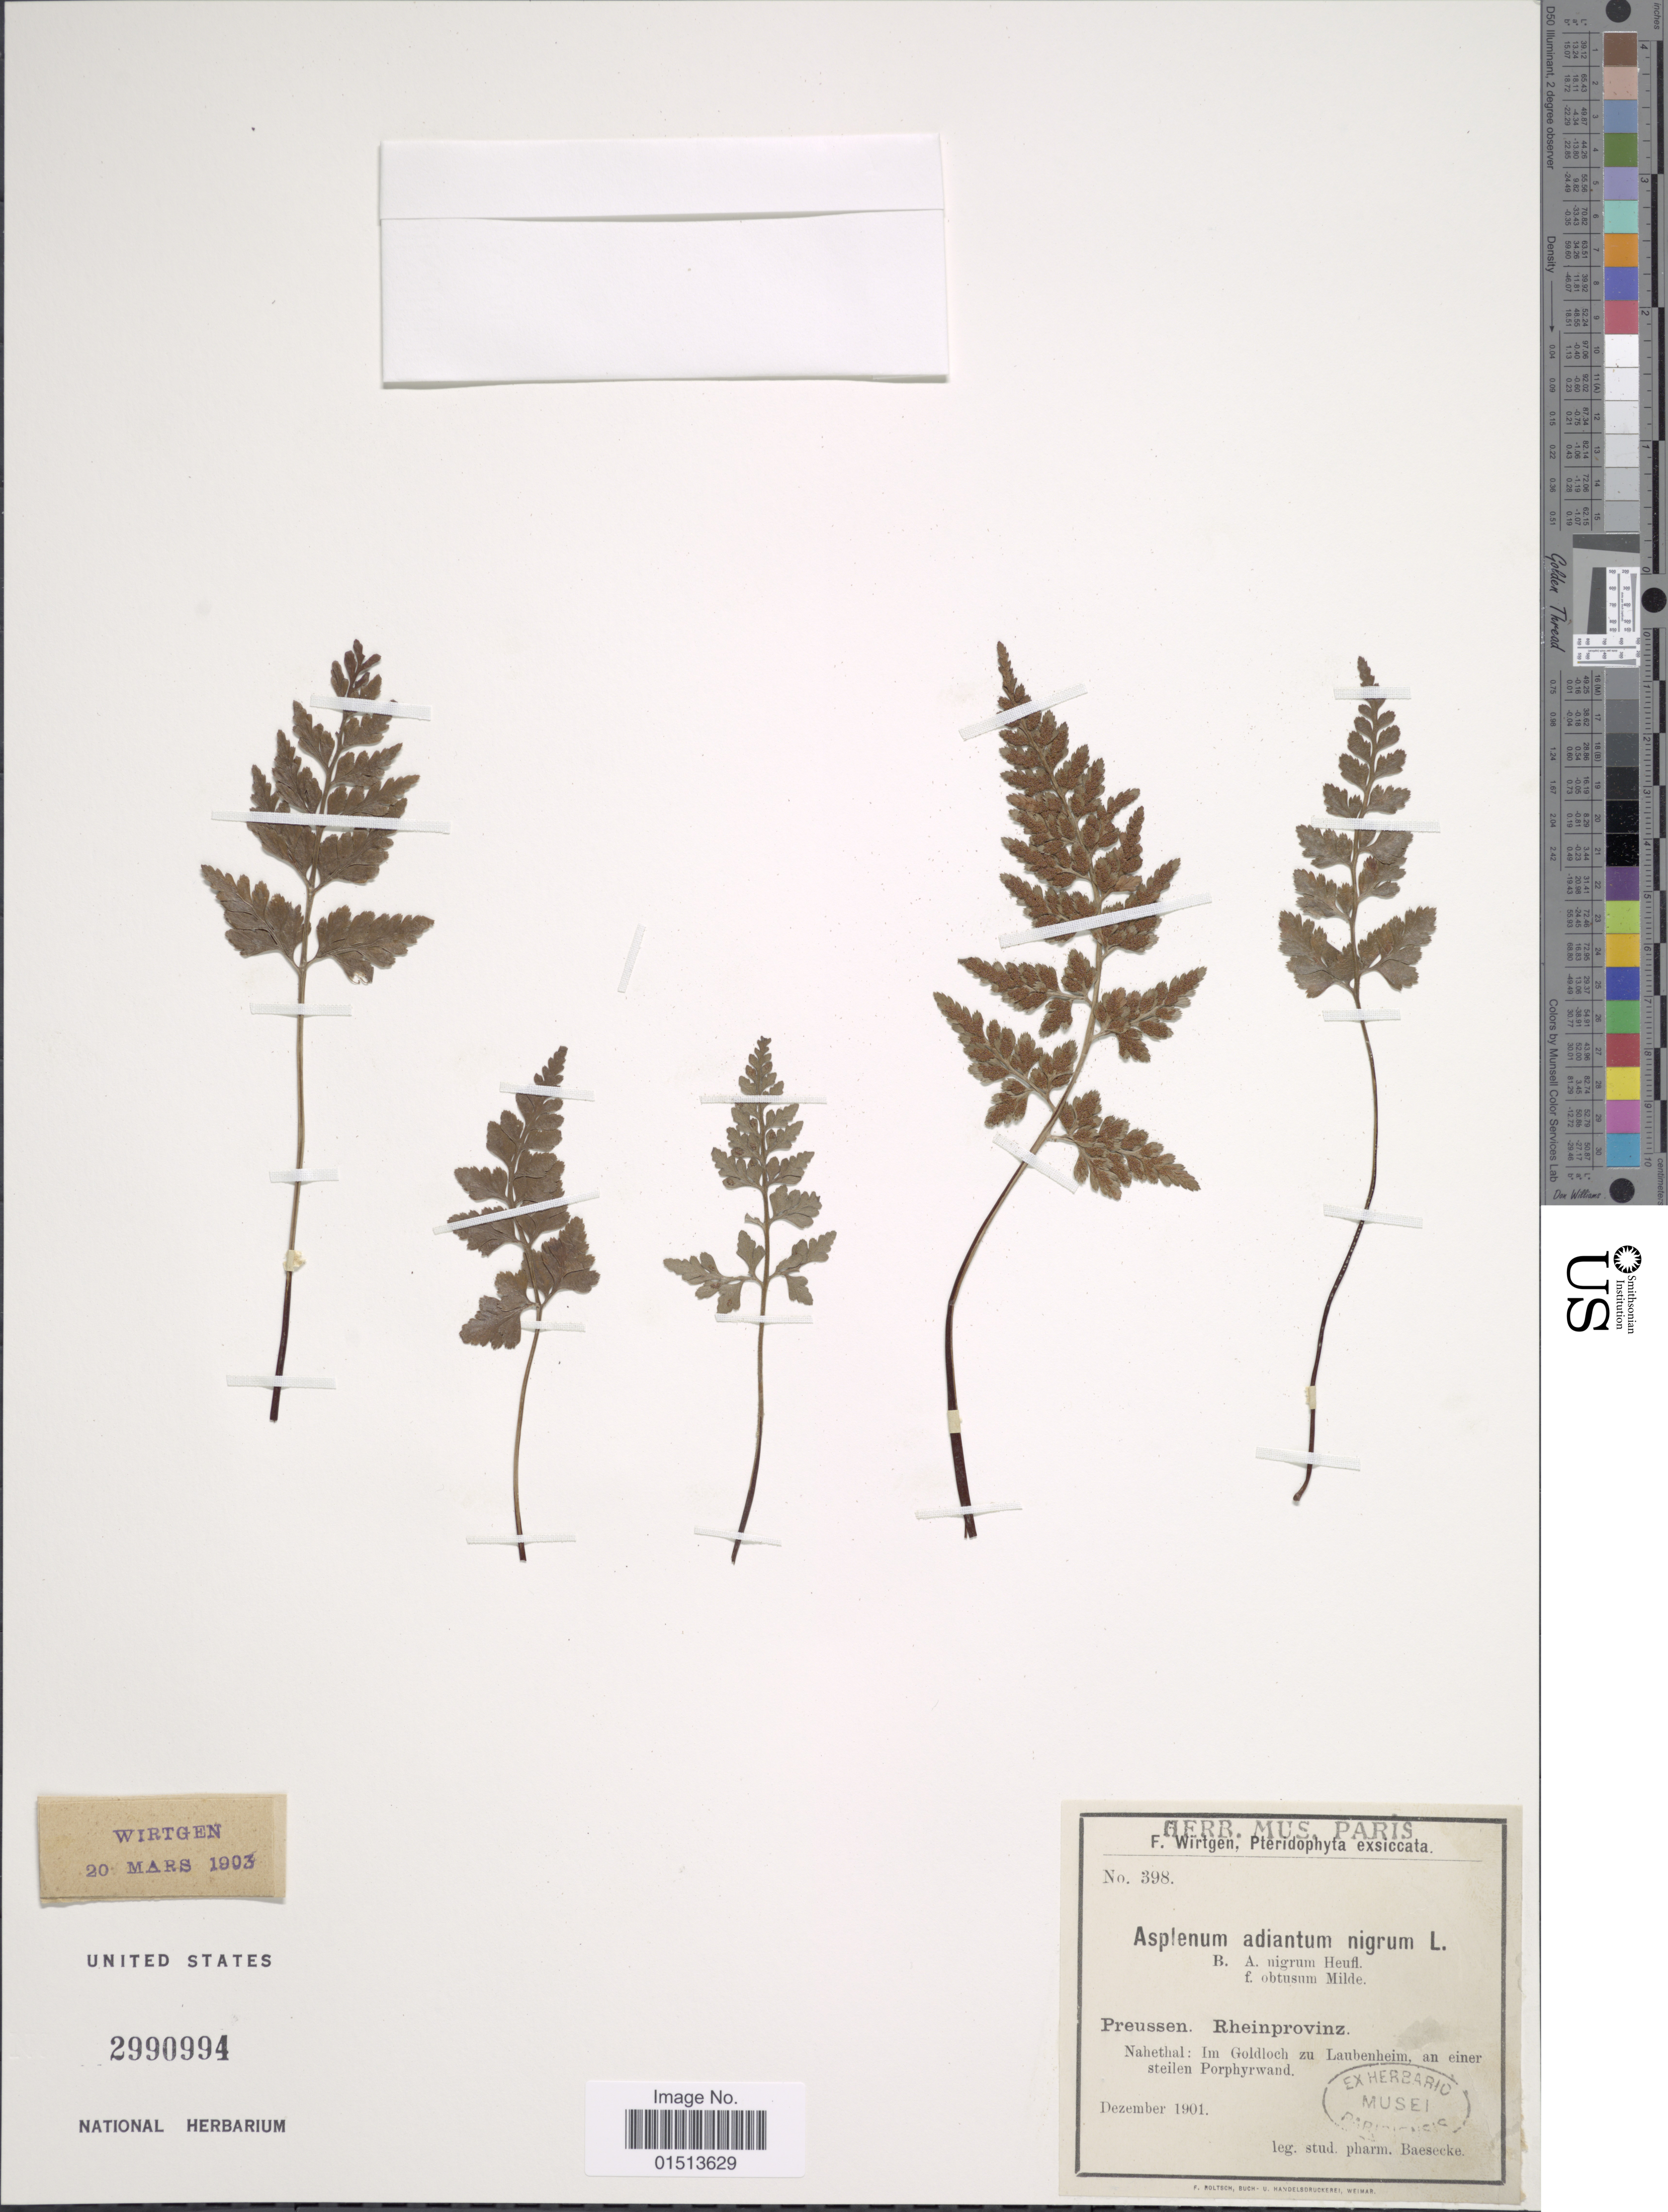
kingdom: Plantae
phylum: Tracheophyta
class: Polypodiopsida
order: Polypodiales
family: Aspleniaceae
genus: Asplenium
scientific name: Asplenium adiantum-nigrum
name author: L.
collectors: Stud. Pharm. Baesecke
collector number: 398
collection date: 1901-12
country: Germany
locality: Preussen, Rheinprovinz, Nahetal: im Goldloch zu Laubenheim, an einer steilen Porphyrwand.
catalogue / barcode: US 2990994